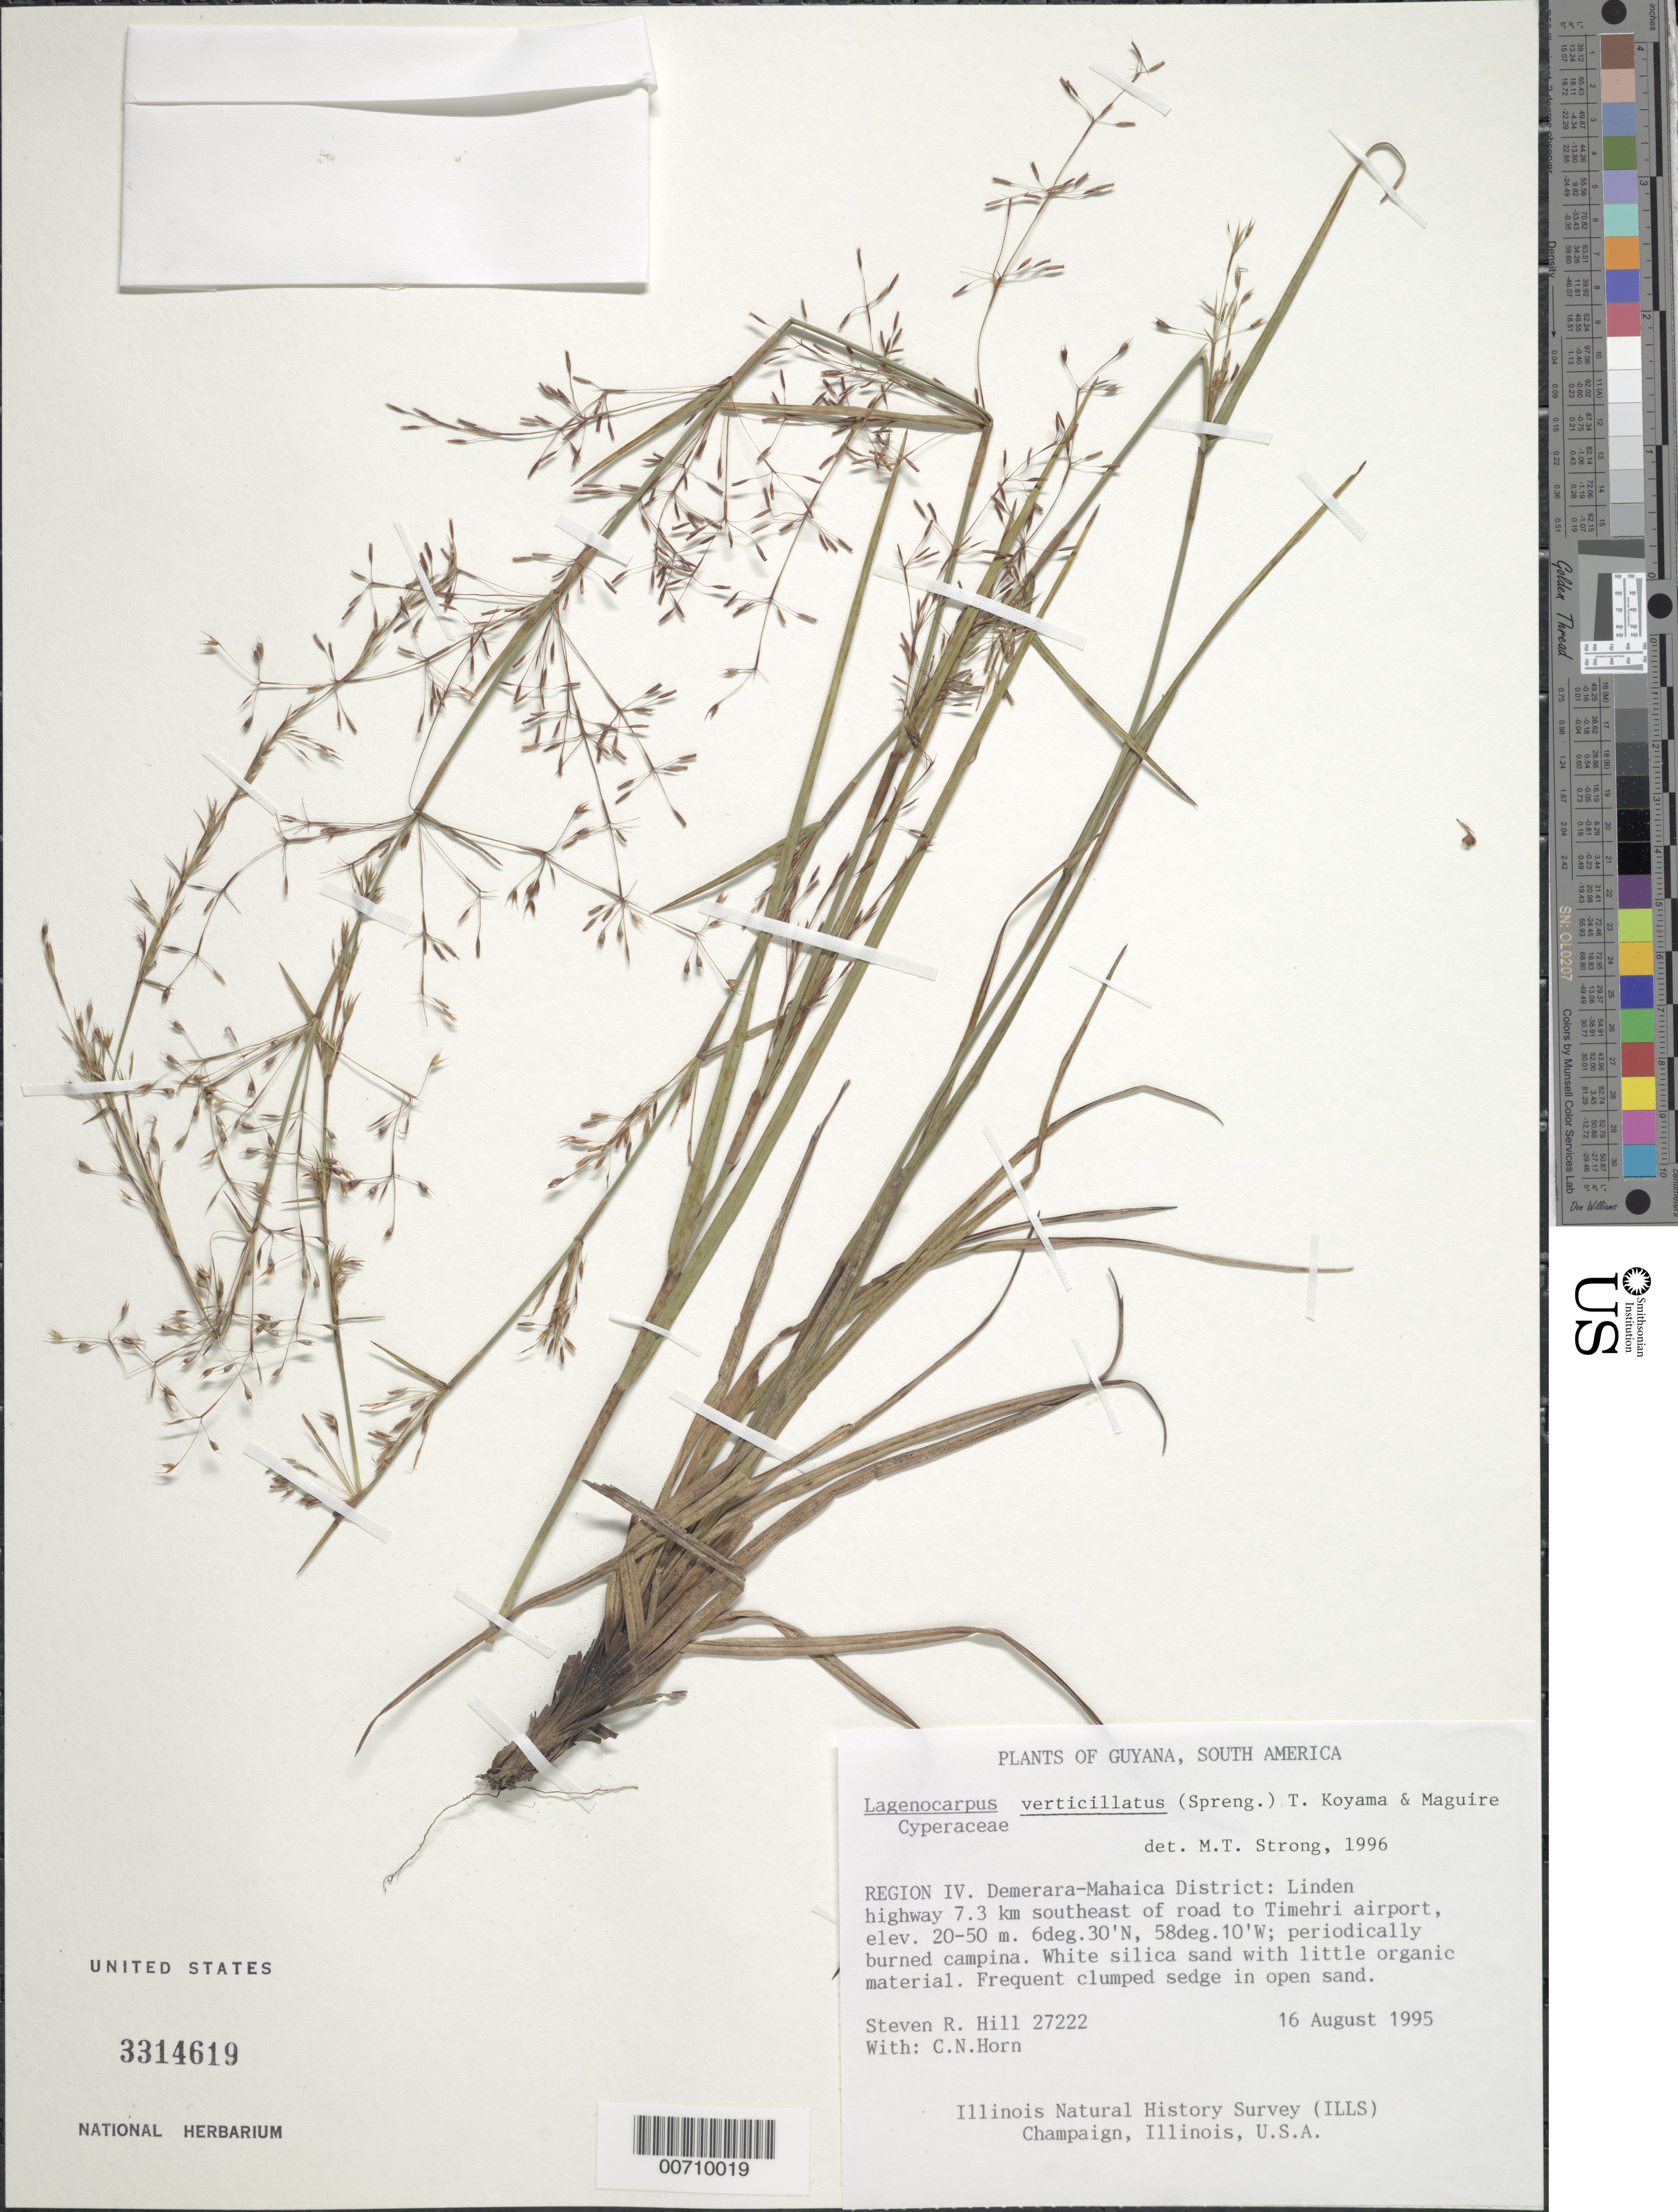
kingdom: Plantae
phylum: Tracheophyta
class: Liliopsida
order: Poales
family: Cyperaceae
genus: Cryptangium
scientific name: Cryptangium verticillatum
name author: (Spreng.) Vitta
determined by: Strong, Mark T., (BOT), Smithsonian Institution - National Museum of Natural History (UNITED STATES)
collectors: S. R. Hill, C. N. Horn & H. Vermeer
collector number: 27222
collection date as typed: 16-Aug-95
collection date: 1995-08-16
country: Guyana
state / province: Demerara-Mahaica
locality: Linden Hwy., 7.3 km SE of Timehri Airport road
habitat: Periodically burned campina; white silica sand with little organic material; open sand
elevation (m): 20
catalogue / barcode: US 3314619